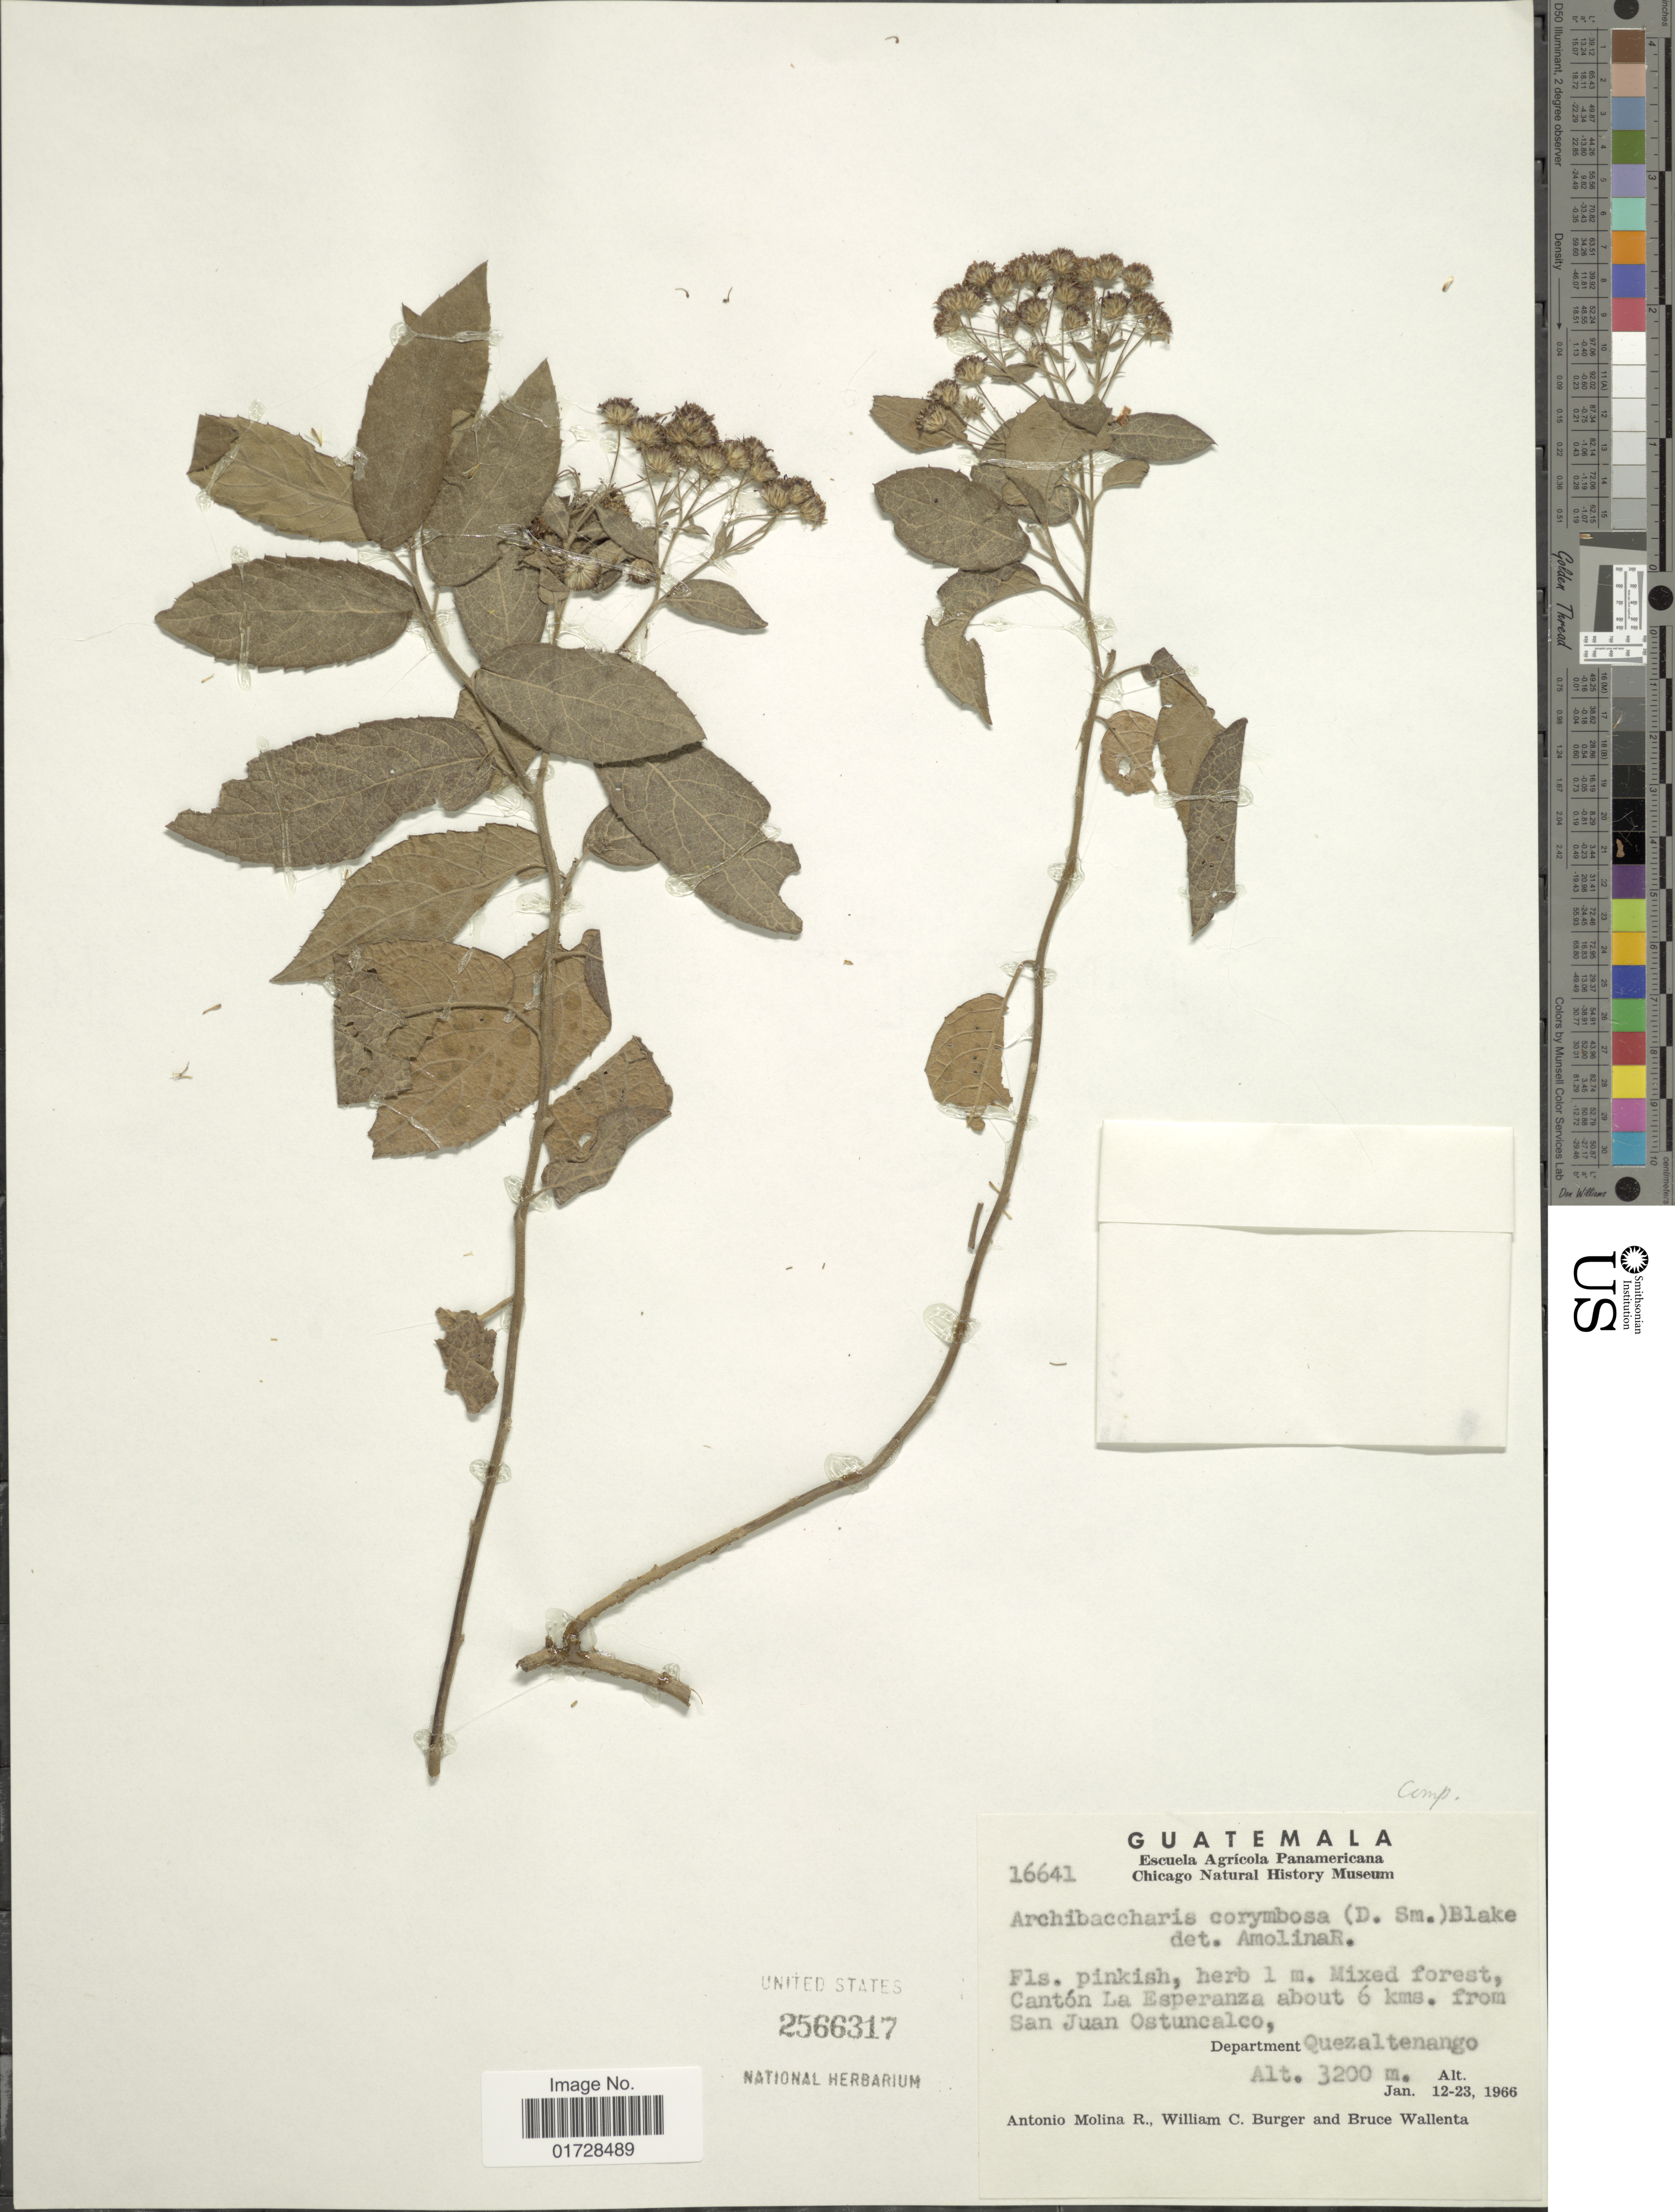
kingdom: Plantae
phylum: Tracheophyta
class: Magnoliopsida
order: Asterales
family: Asteraceae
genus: Archibaccharis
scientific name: Archibaccharis corymbosa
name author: (Donn. Sm.) S.F. Blake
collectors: A. Molina R., W. Burger & B. Wallenta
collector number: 16641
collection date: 1966-01-12/1966-01-23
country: Guatemala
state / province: Quetzaltenango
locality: Canton La Esperanza about 6 kms from San Juan Ostuncalco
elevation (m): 3200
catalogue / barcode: US 2566317